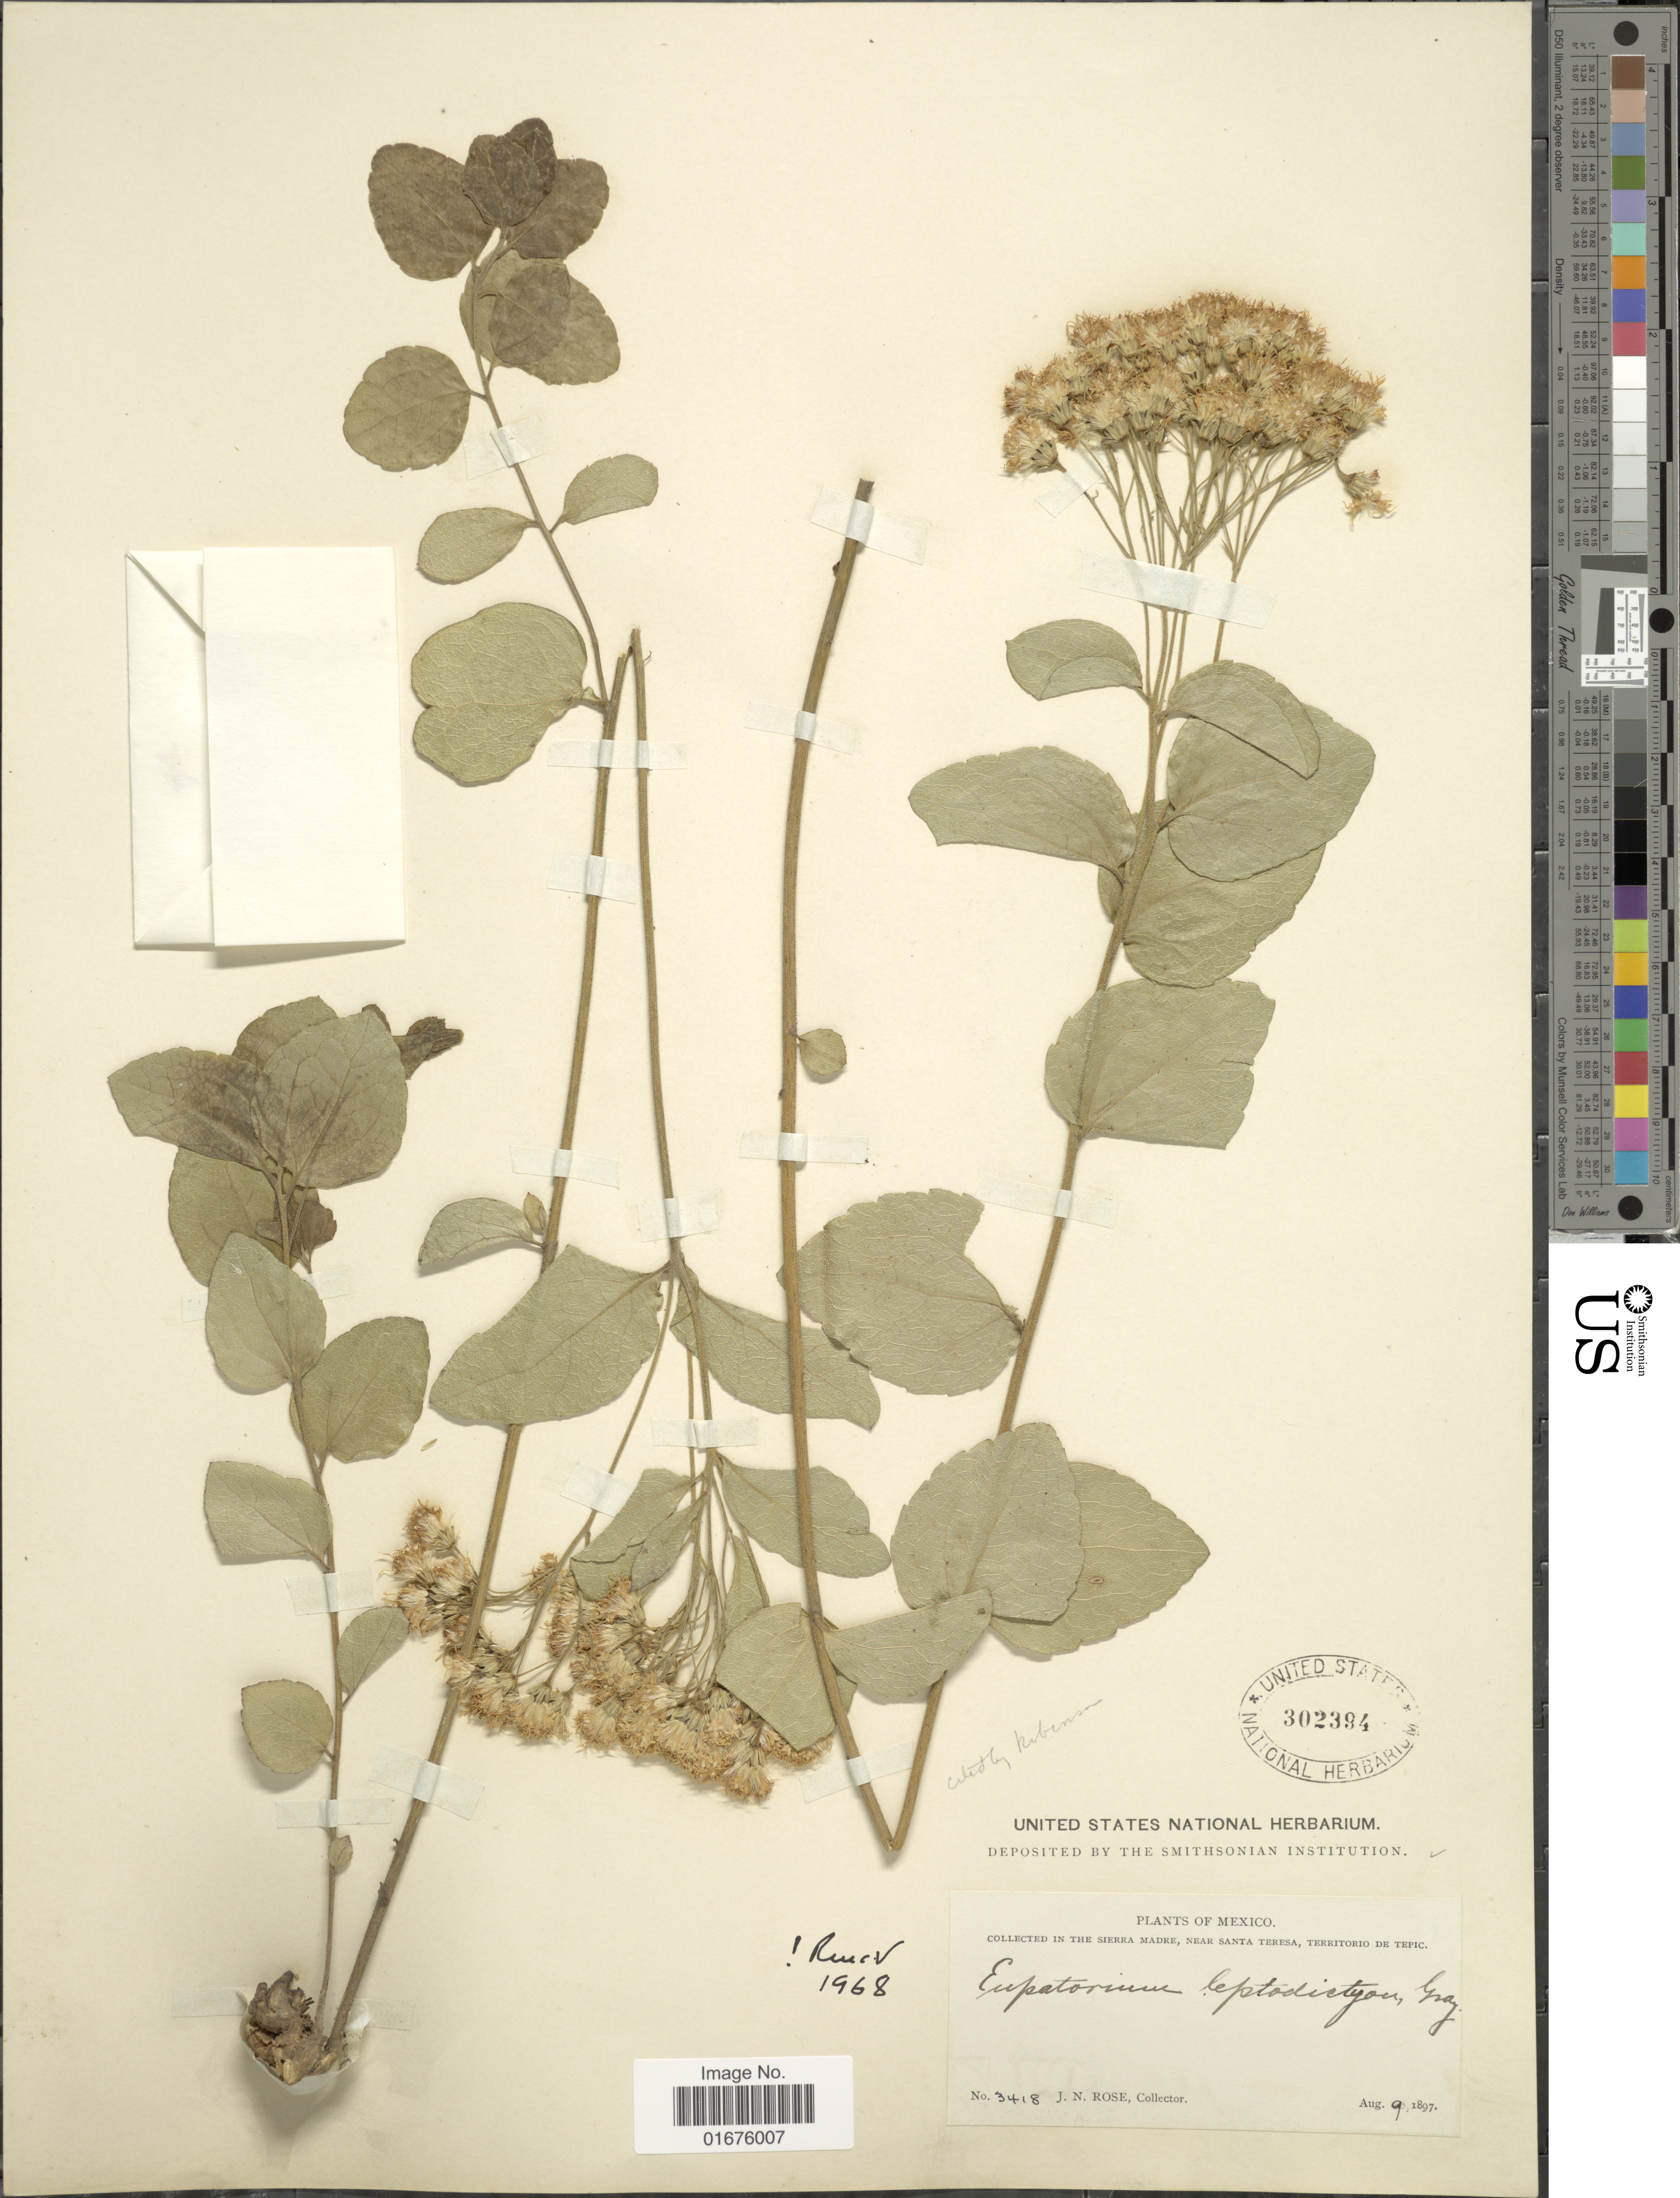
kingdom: Plantae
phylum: Tracheophyta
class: Magnoliopsida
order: Asterales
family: Asteraceae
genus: Ageratina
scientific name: Ageratina leptodictyon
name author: (A. Gray) R.M. King & H. Rob.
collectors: J. N. Rose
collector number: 3418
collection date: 1897-08-09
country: Mexico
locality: Sierra Madre, near Santa Teresa, Territorio de Tepic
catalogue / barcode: US 302394